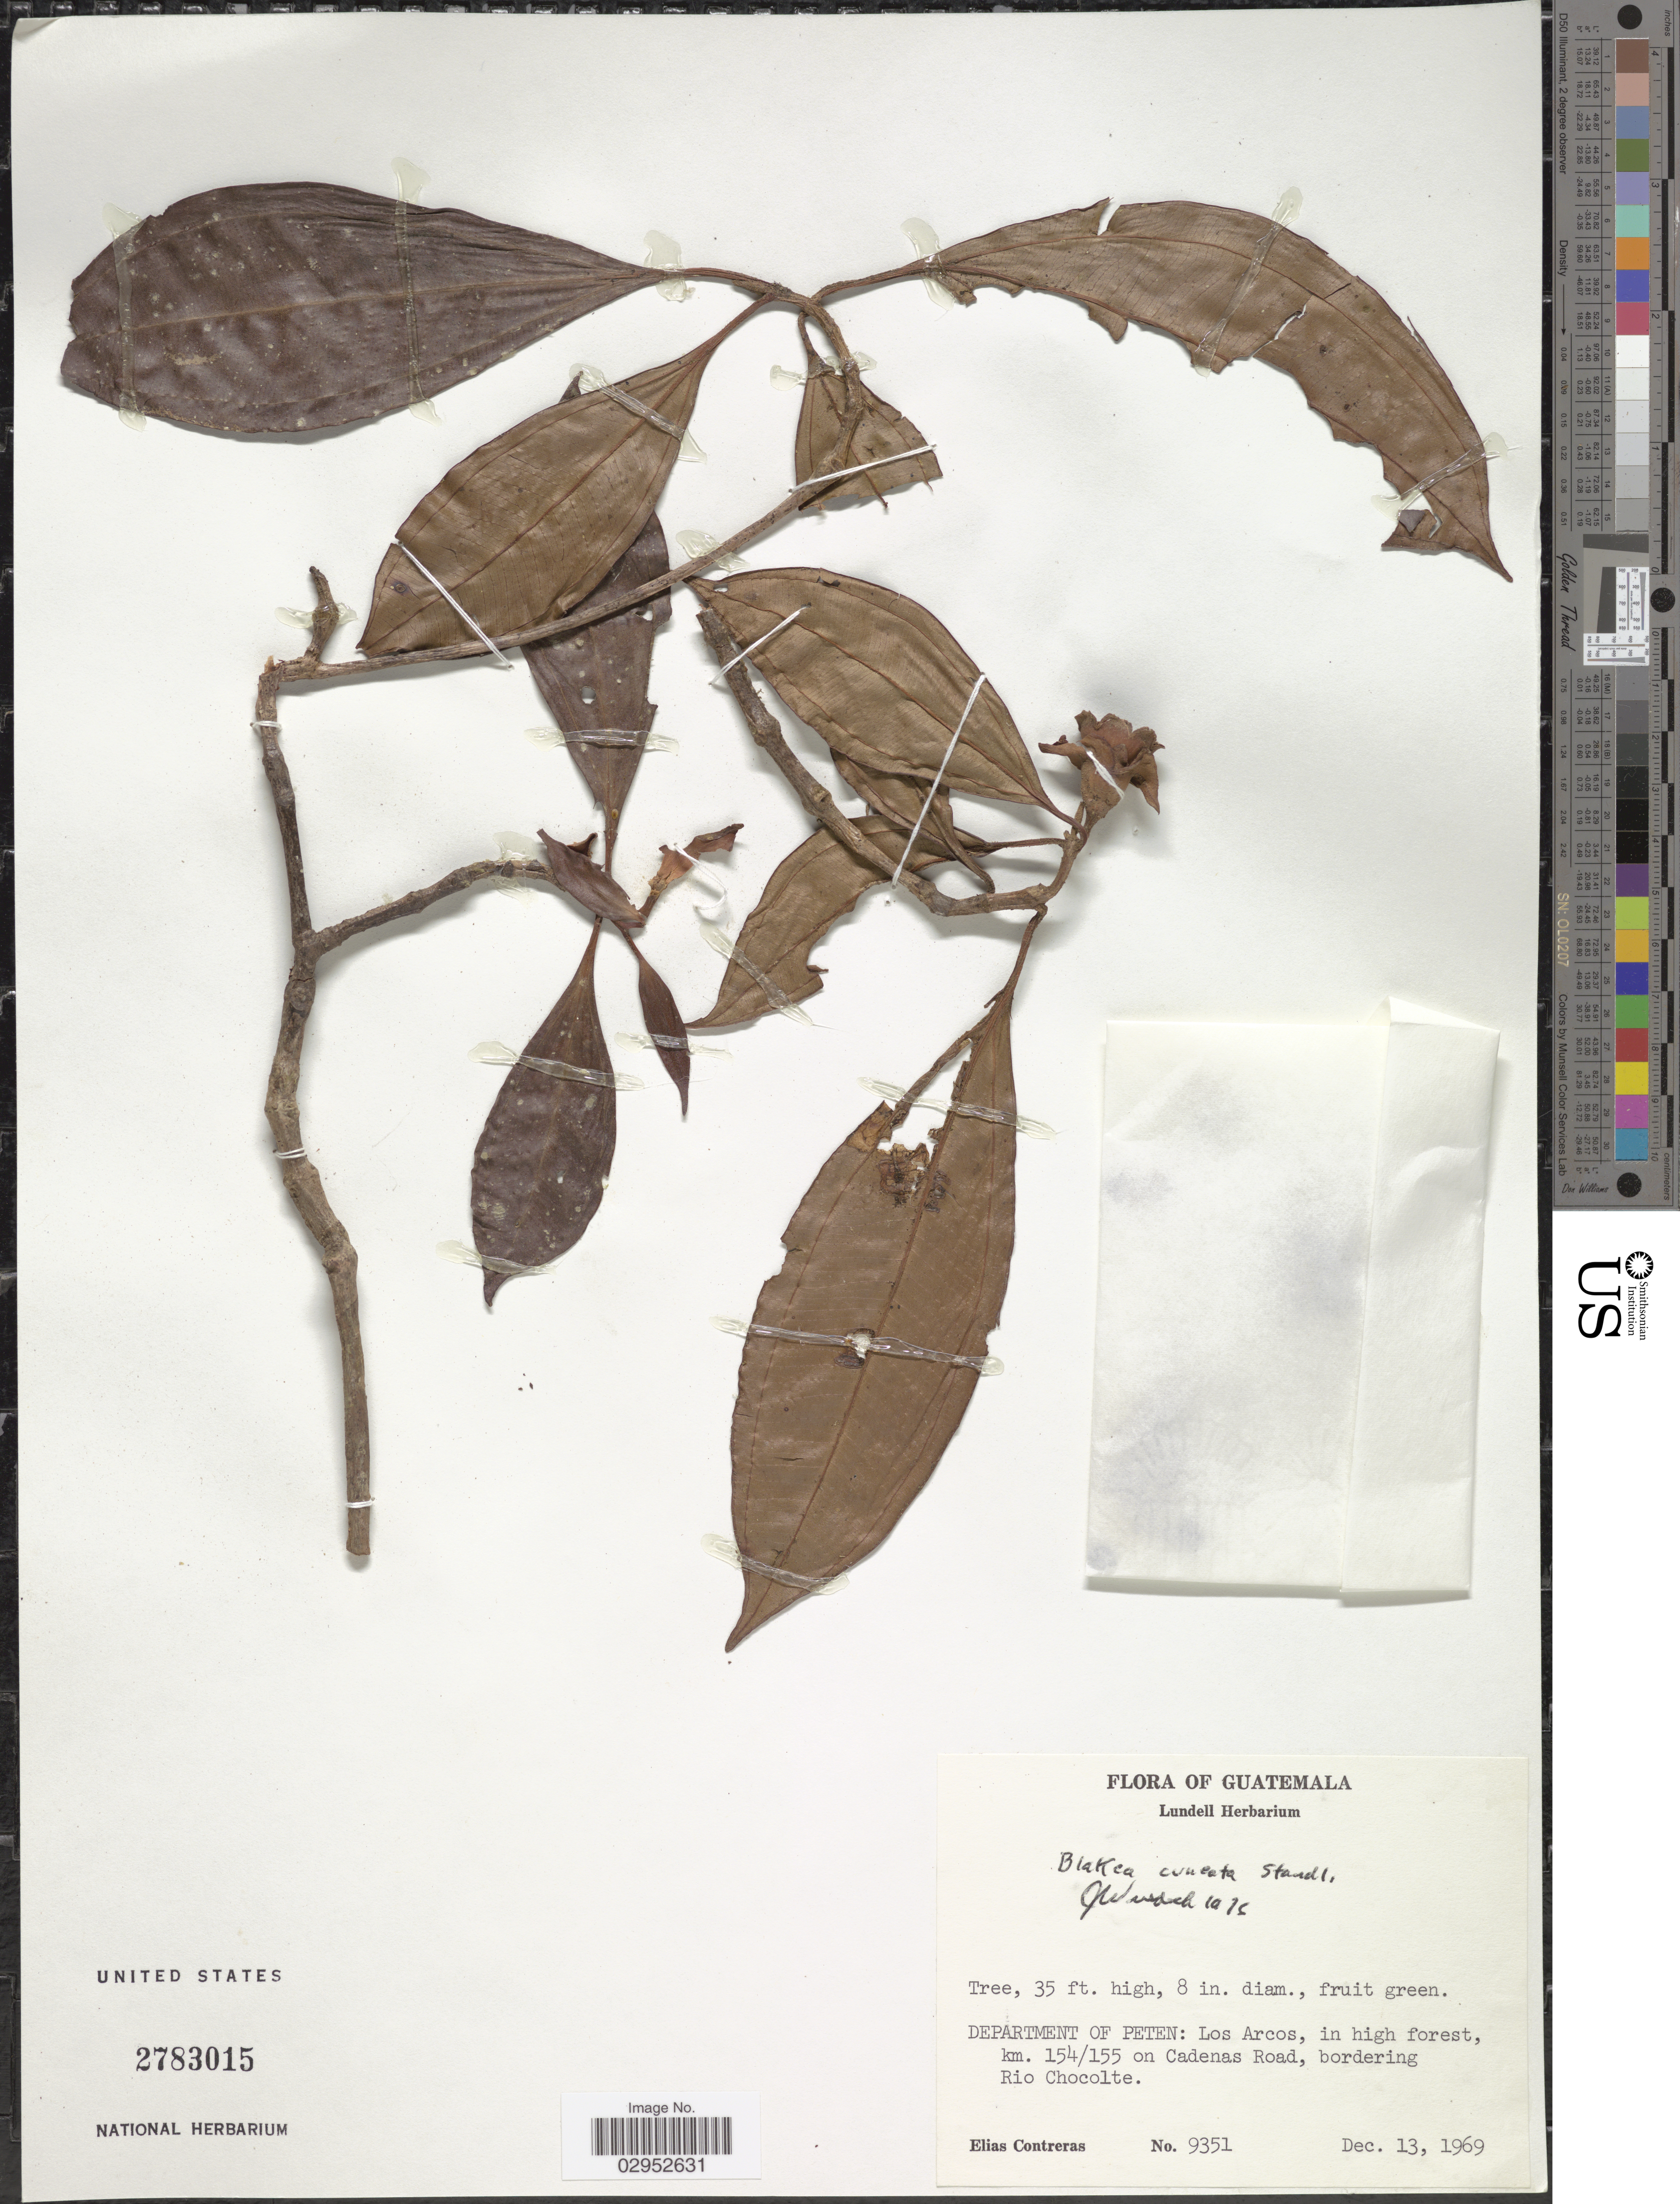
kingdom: Plantae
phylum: Tracheophyta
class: Magnoliopsida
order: Myrtales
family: Melastomataceae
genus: Blakea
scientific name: Blakea cuneata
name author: Standl.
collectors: E. Contreras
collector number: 9351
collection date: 1969-12-13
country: Guatemala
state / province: El Petén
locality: Department of Peten: Los Arcos, in high forest, km. 154/155 on Cadenas Road, bordering Rio Chocolte.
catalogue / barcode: US 2783015